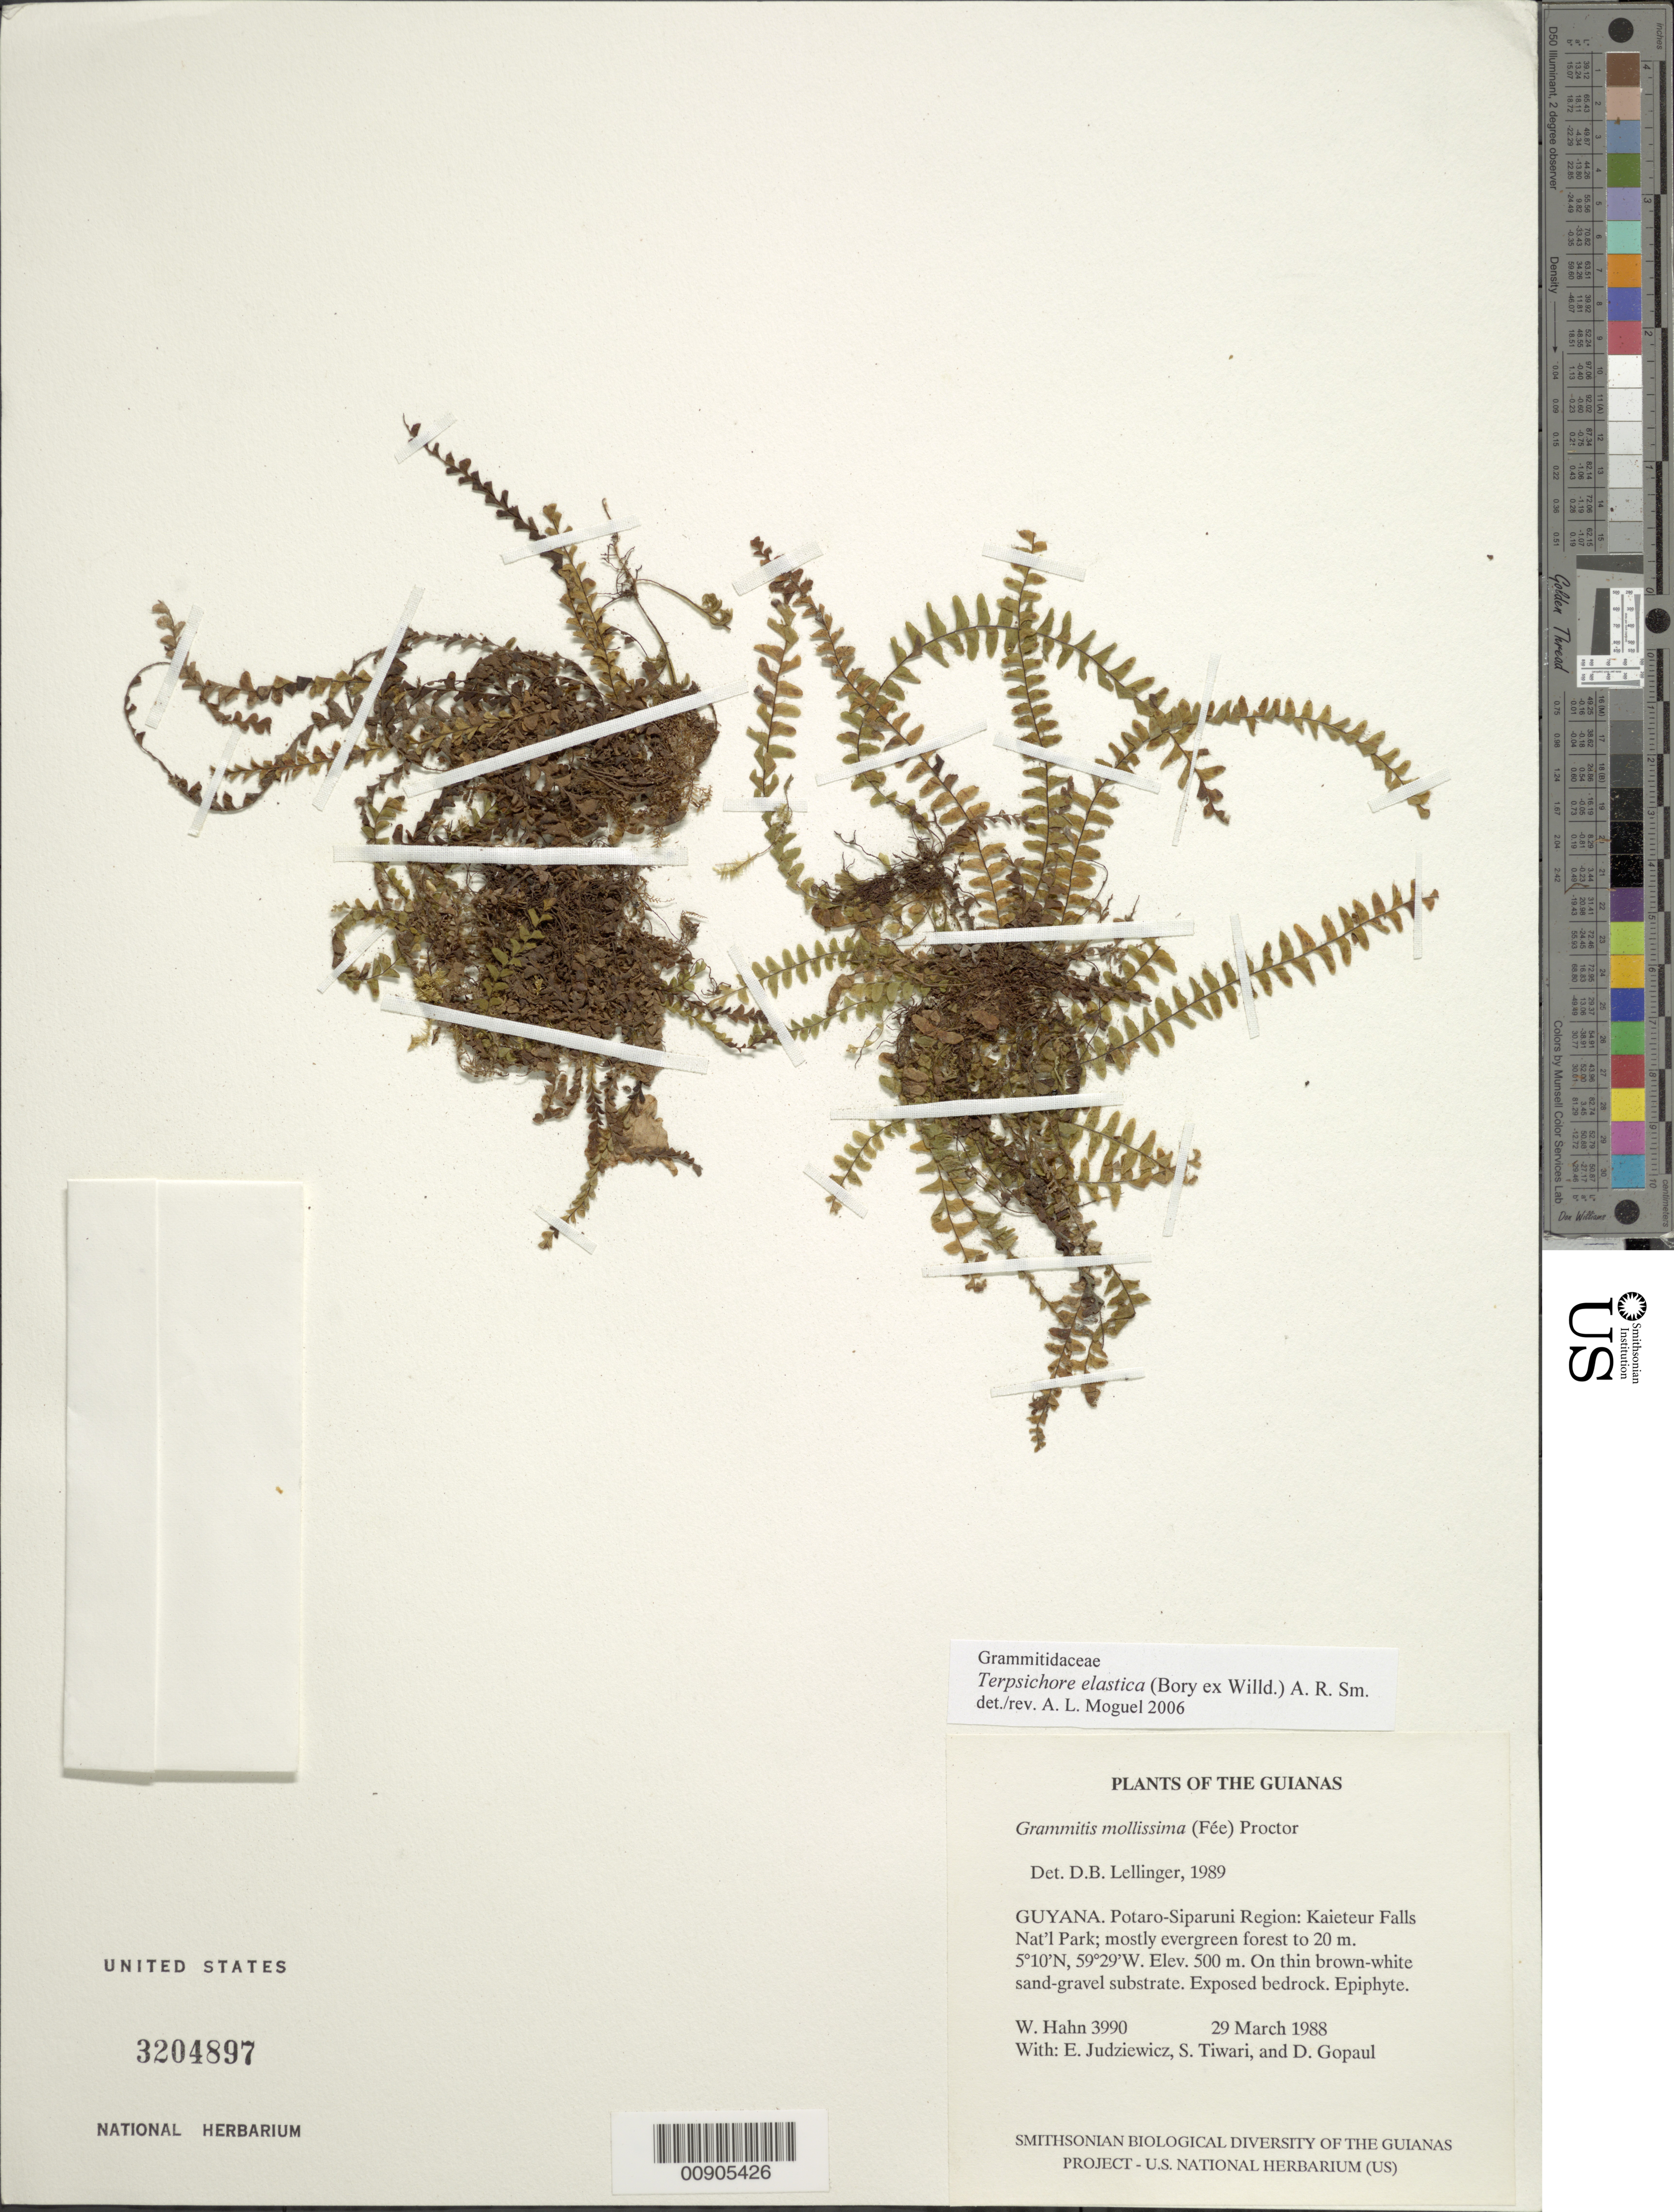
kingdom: Plantae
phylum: Tracheophyta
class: Polypodiopsida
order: Polypodiales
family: Polypodiaceae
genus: Alansmia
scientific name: Alansmia elastica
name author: (Bory ex Willd.) Moguel & M. Kessler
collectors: W. Hahn, E. J. Judziewicz, S. Tiwari & D. Gopaul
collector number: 3990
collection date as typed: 29 March 1988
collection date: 1988-03-29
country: Guyana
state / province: Potaro-Siparuni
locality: Kaieteur Falls National Park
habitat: Mostly evergreen forest to 20 m on thin brown-white sand-gravel substrate. Exposed bedrock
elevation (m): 500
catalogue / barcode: US 3204897